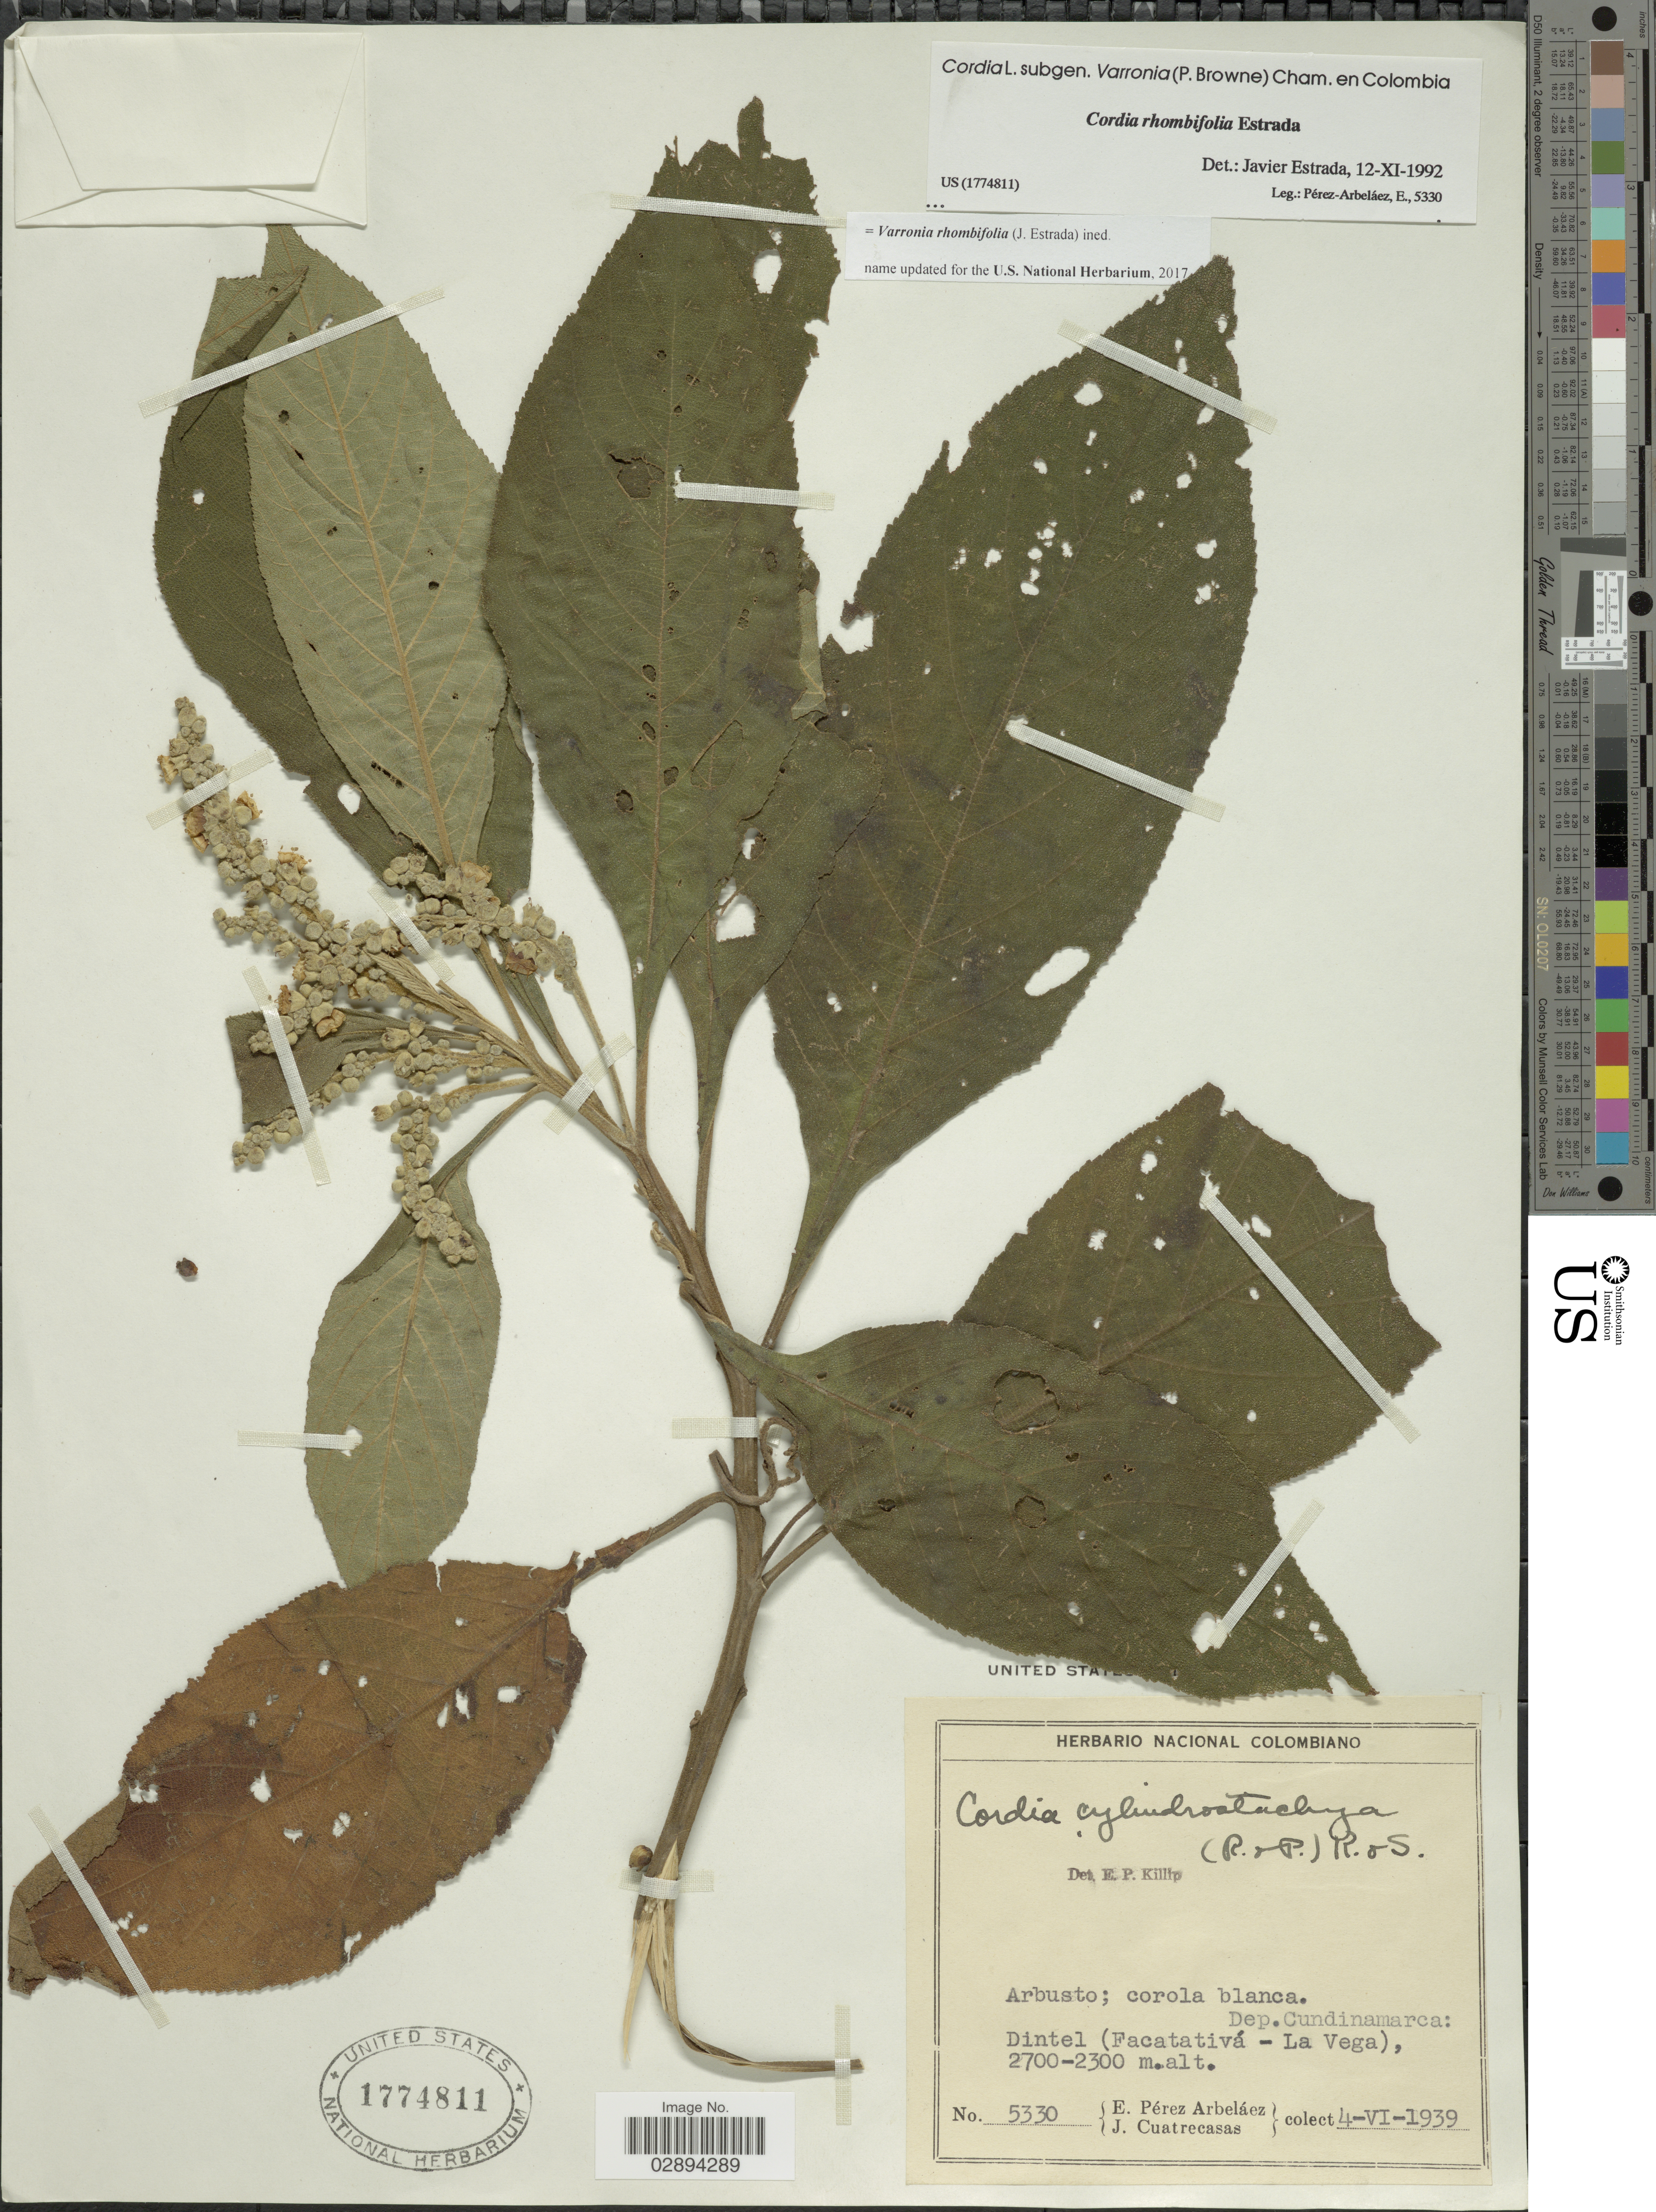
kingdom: Plantae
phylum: Tracheophyta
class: Magnoliopsida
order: Boraginales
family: Cordiaceae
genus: Varronia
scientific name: Varronia rhombifolia (J. Estrada) comb. nov. ined.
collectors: E. Pérez Arbeláez & J. Cuatrecasas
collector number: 5330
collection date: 1939-06-04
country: Colombia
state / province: Cundinamarca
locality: Dep. Cundinamarca, Dintel (Facatativá-La Vega).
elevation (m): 2300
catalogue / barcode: US 1774811